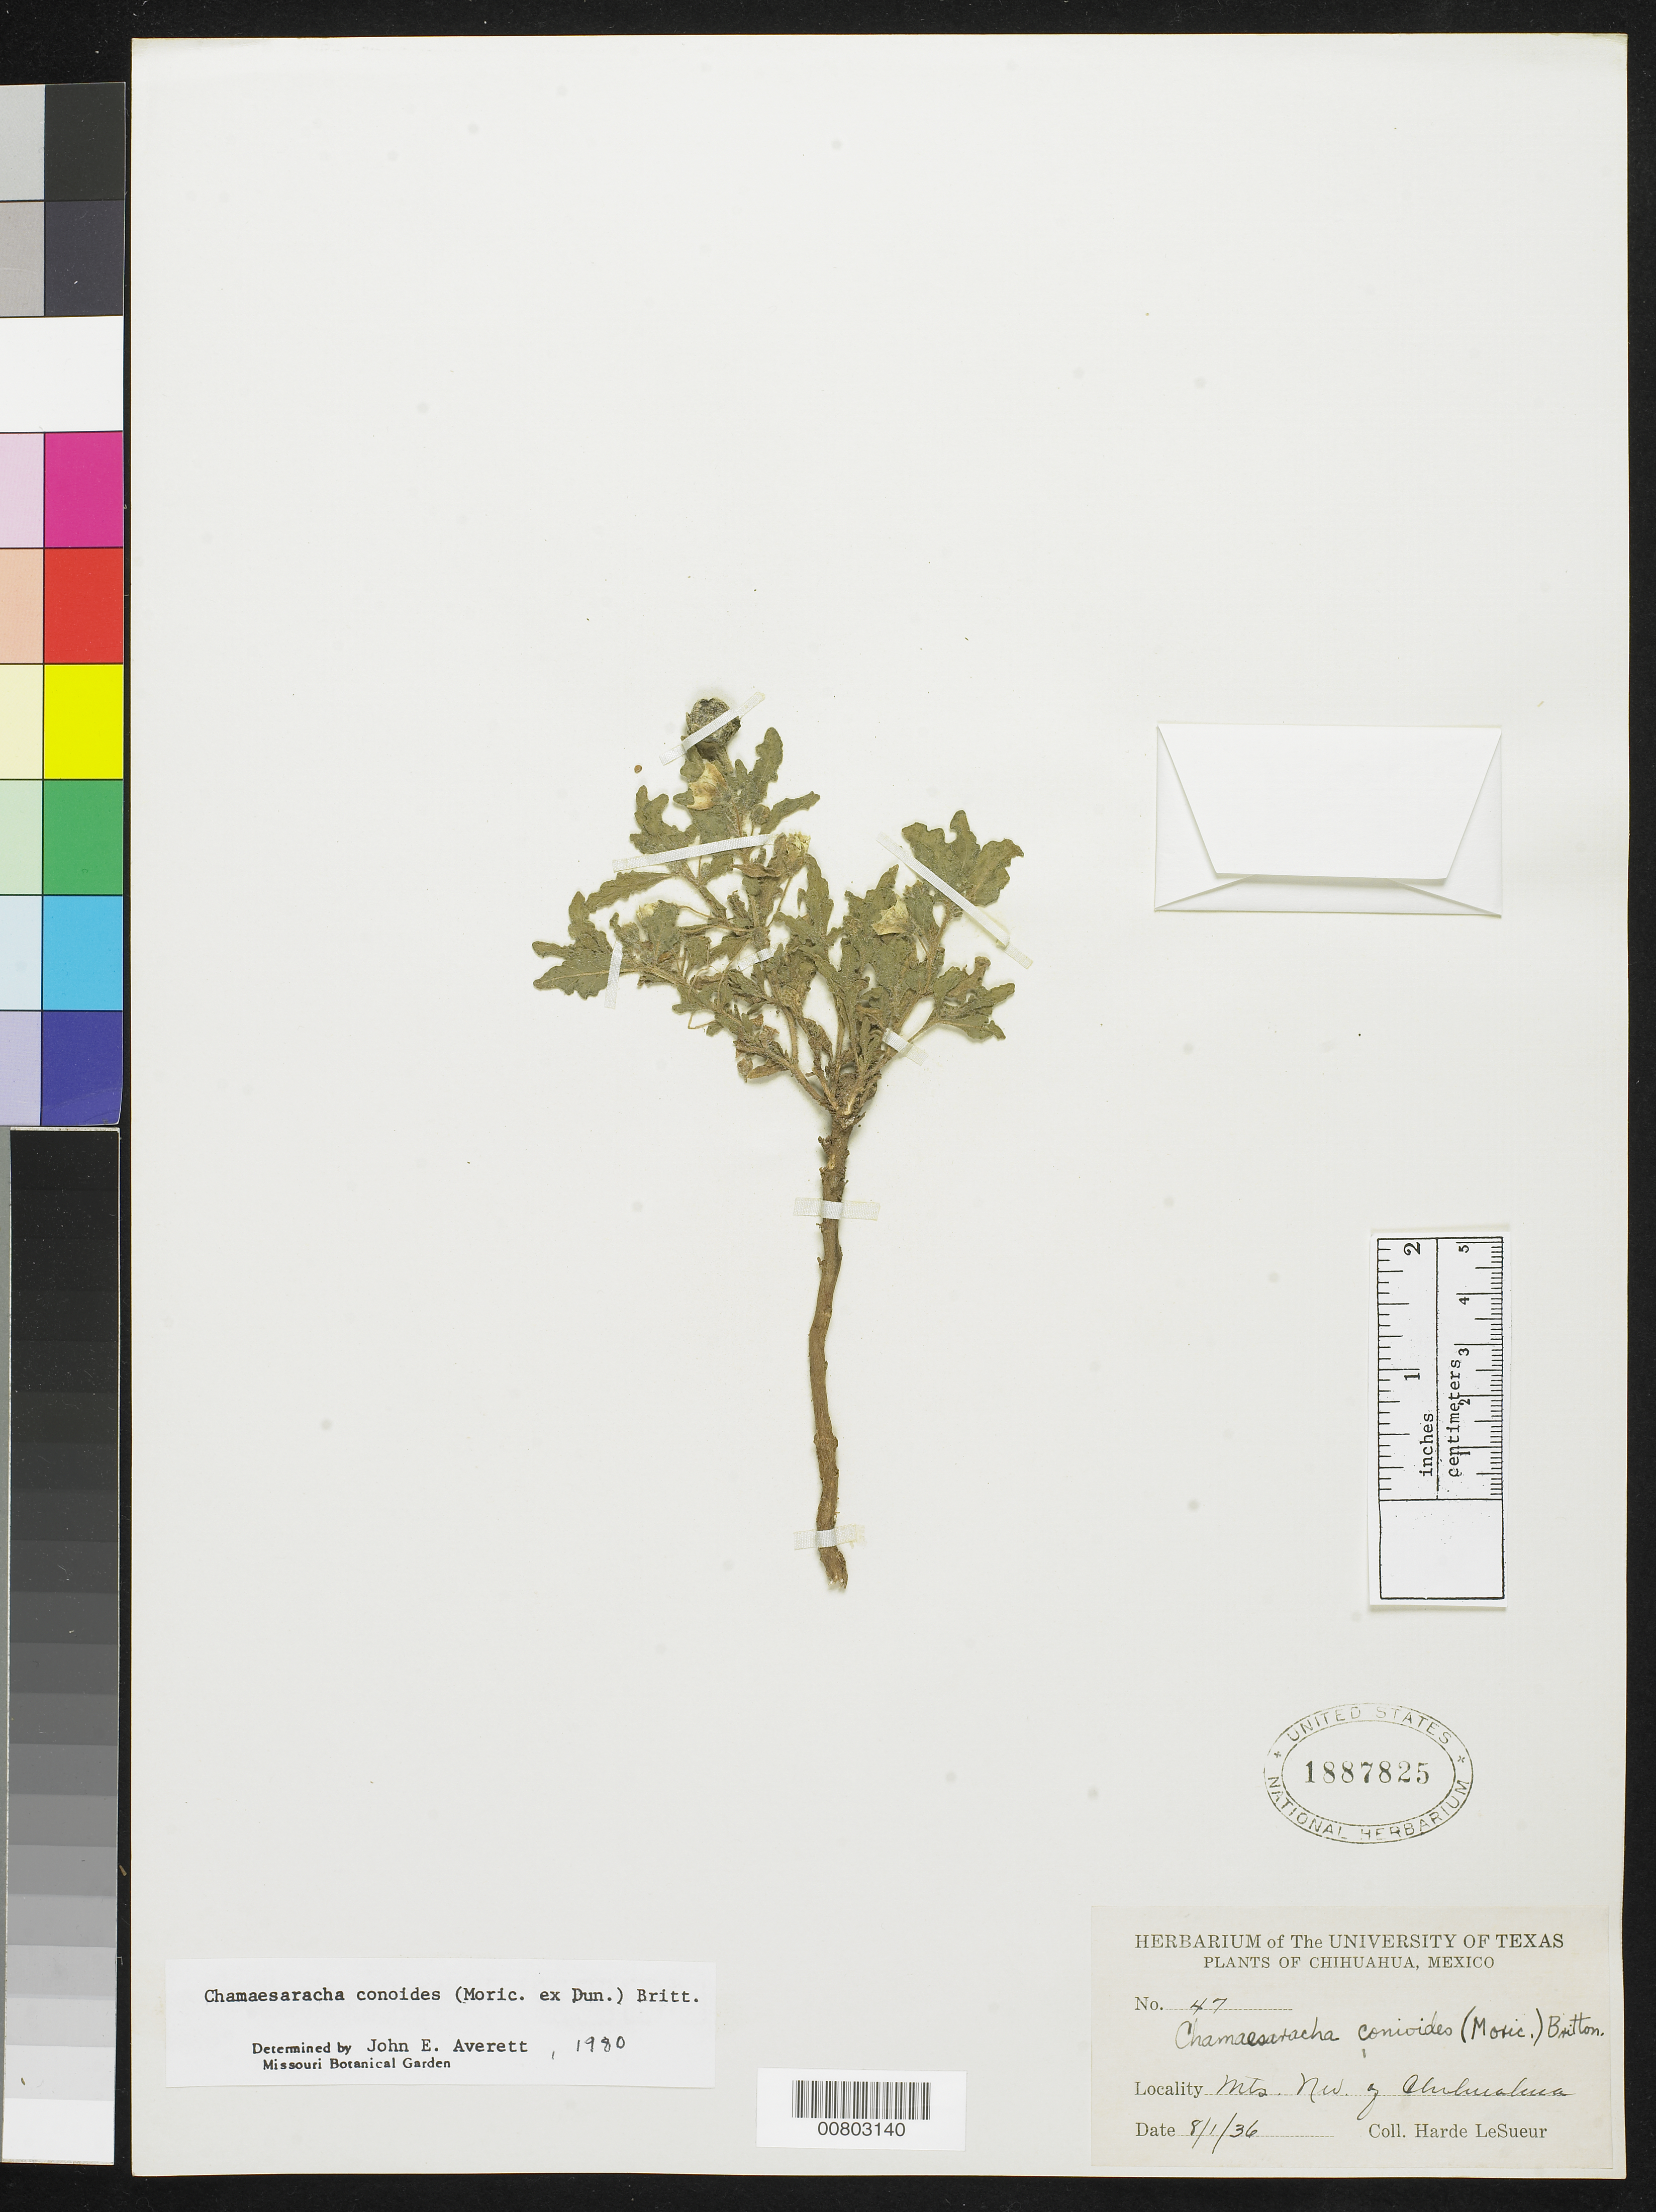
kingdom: Plantae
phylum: Tracheophyta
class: Magnoliopsida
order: Solanales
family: Solanaceae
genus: Chamaesaracha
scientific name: Chamaesaracha coniodes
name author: (Moric. ex Dunal) Britton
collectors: D. H. LeSueur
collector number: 47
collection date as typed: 01 Aug 1936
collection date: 1936-08-01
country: Mexico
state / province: Chihuahua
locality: Mts. NW of Chihuahua.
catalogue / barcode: US 1887825